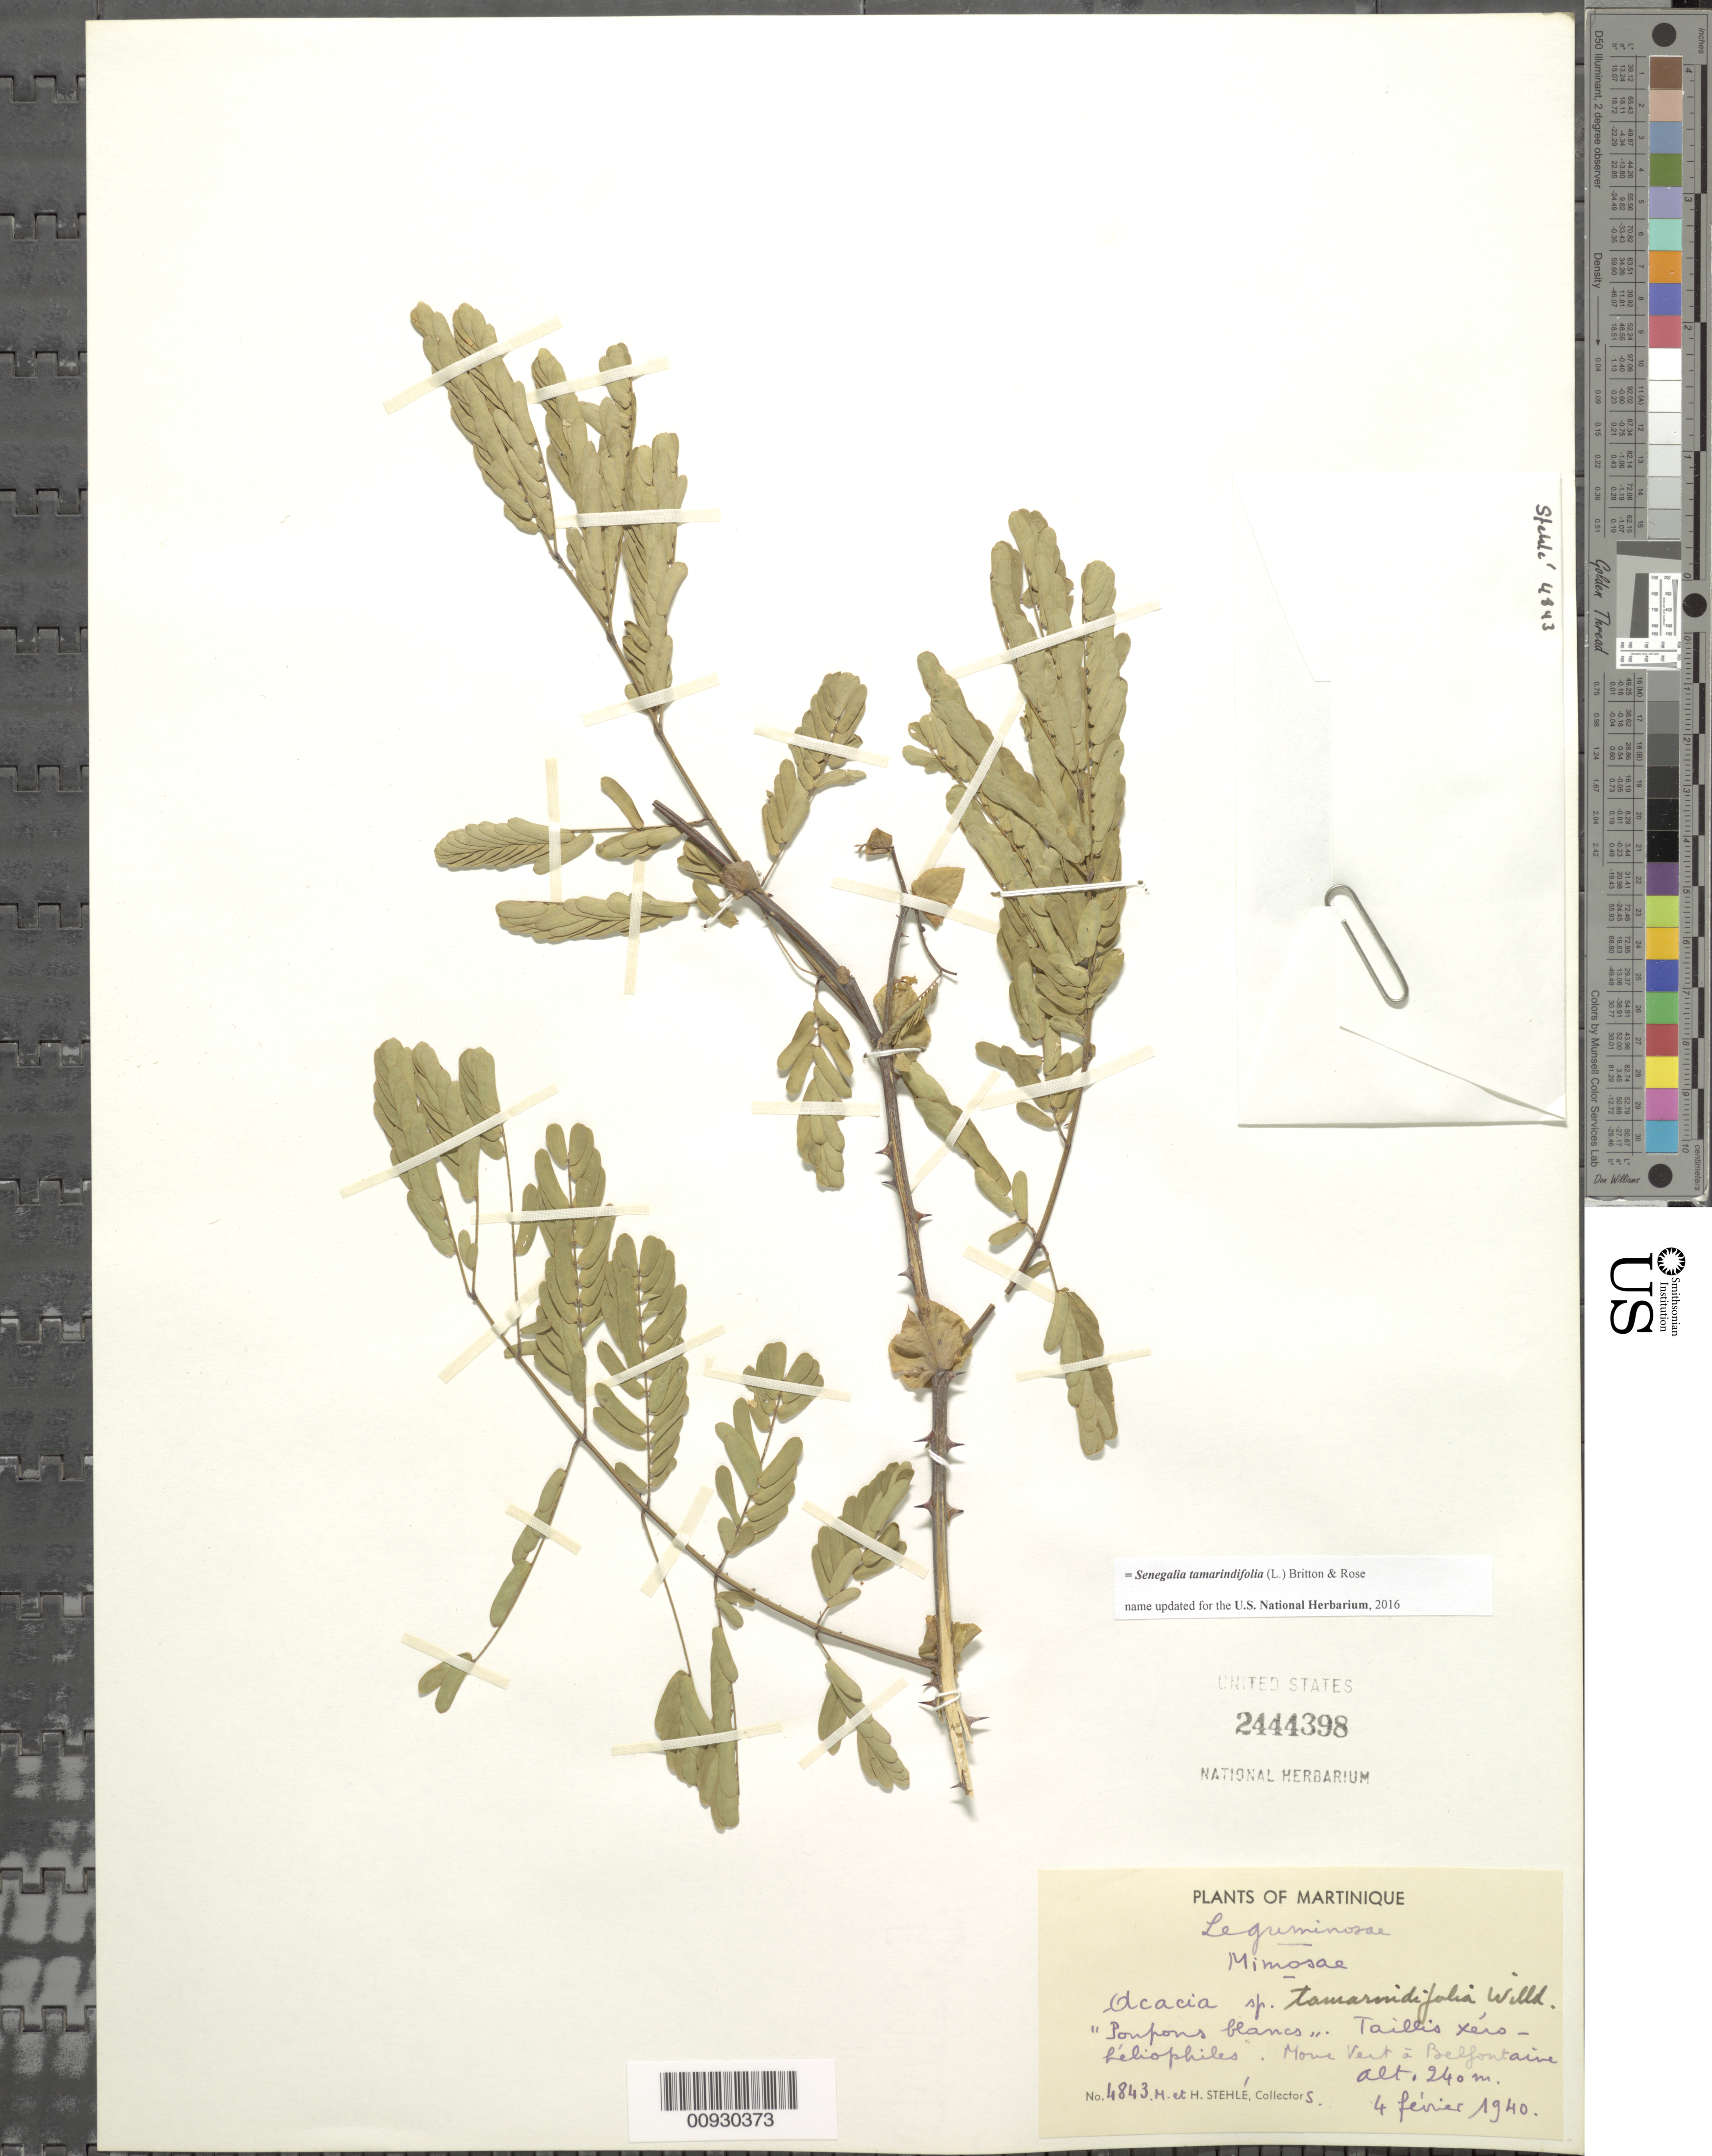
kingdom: Plantae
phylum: Tracheophyta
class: Magnoliopsida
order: Fabales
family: Fabaceae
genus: Senegalia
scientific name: Senegalia tamarindifolia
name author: (L.) Britton & Rose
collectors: H. Stehlé & M. Stehlé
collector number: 4843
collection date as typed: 04 Feb 1940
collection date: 1940-02-04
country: Martinique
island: Martinique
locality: Moue Vert a Belfontaine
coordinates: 0 N, 0 E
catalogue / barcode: US 2444398